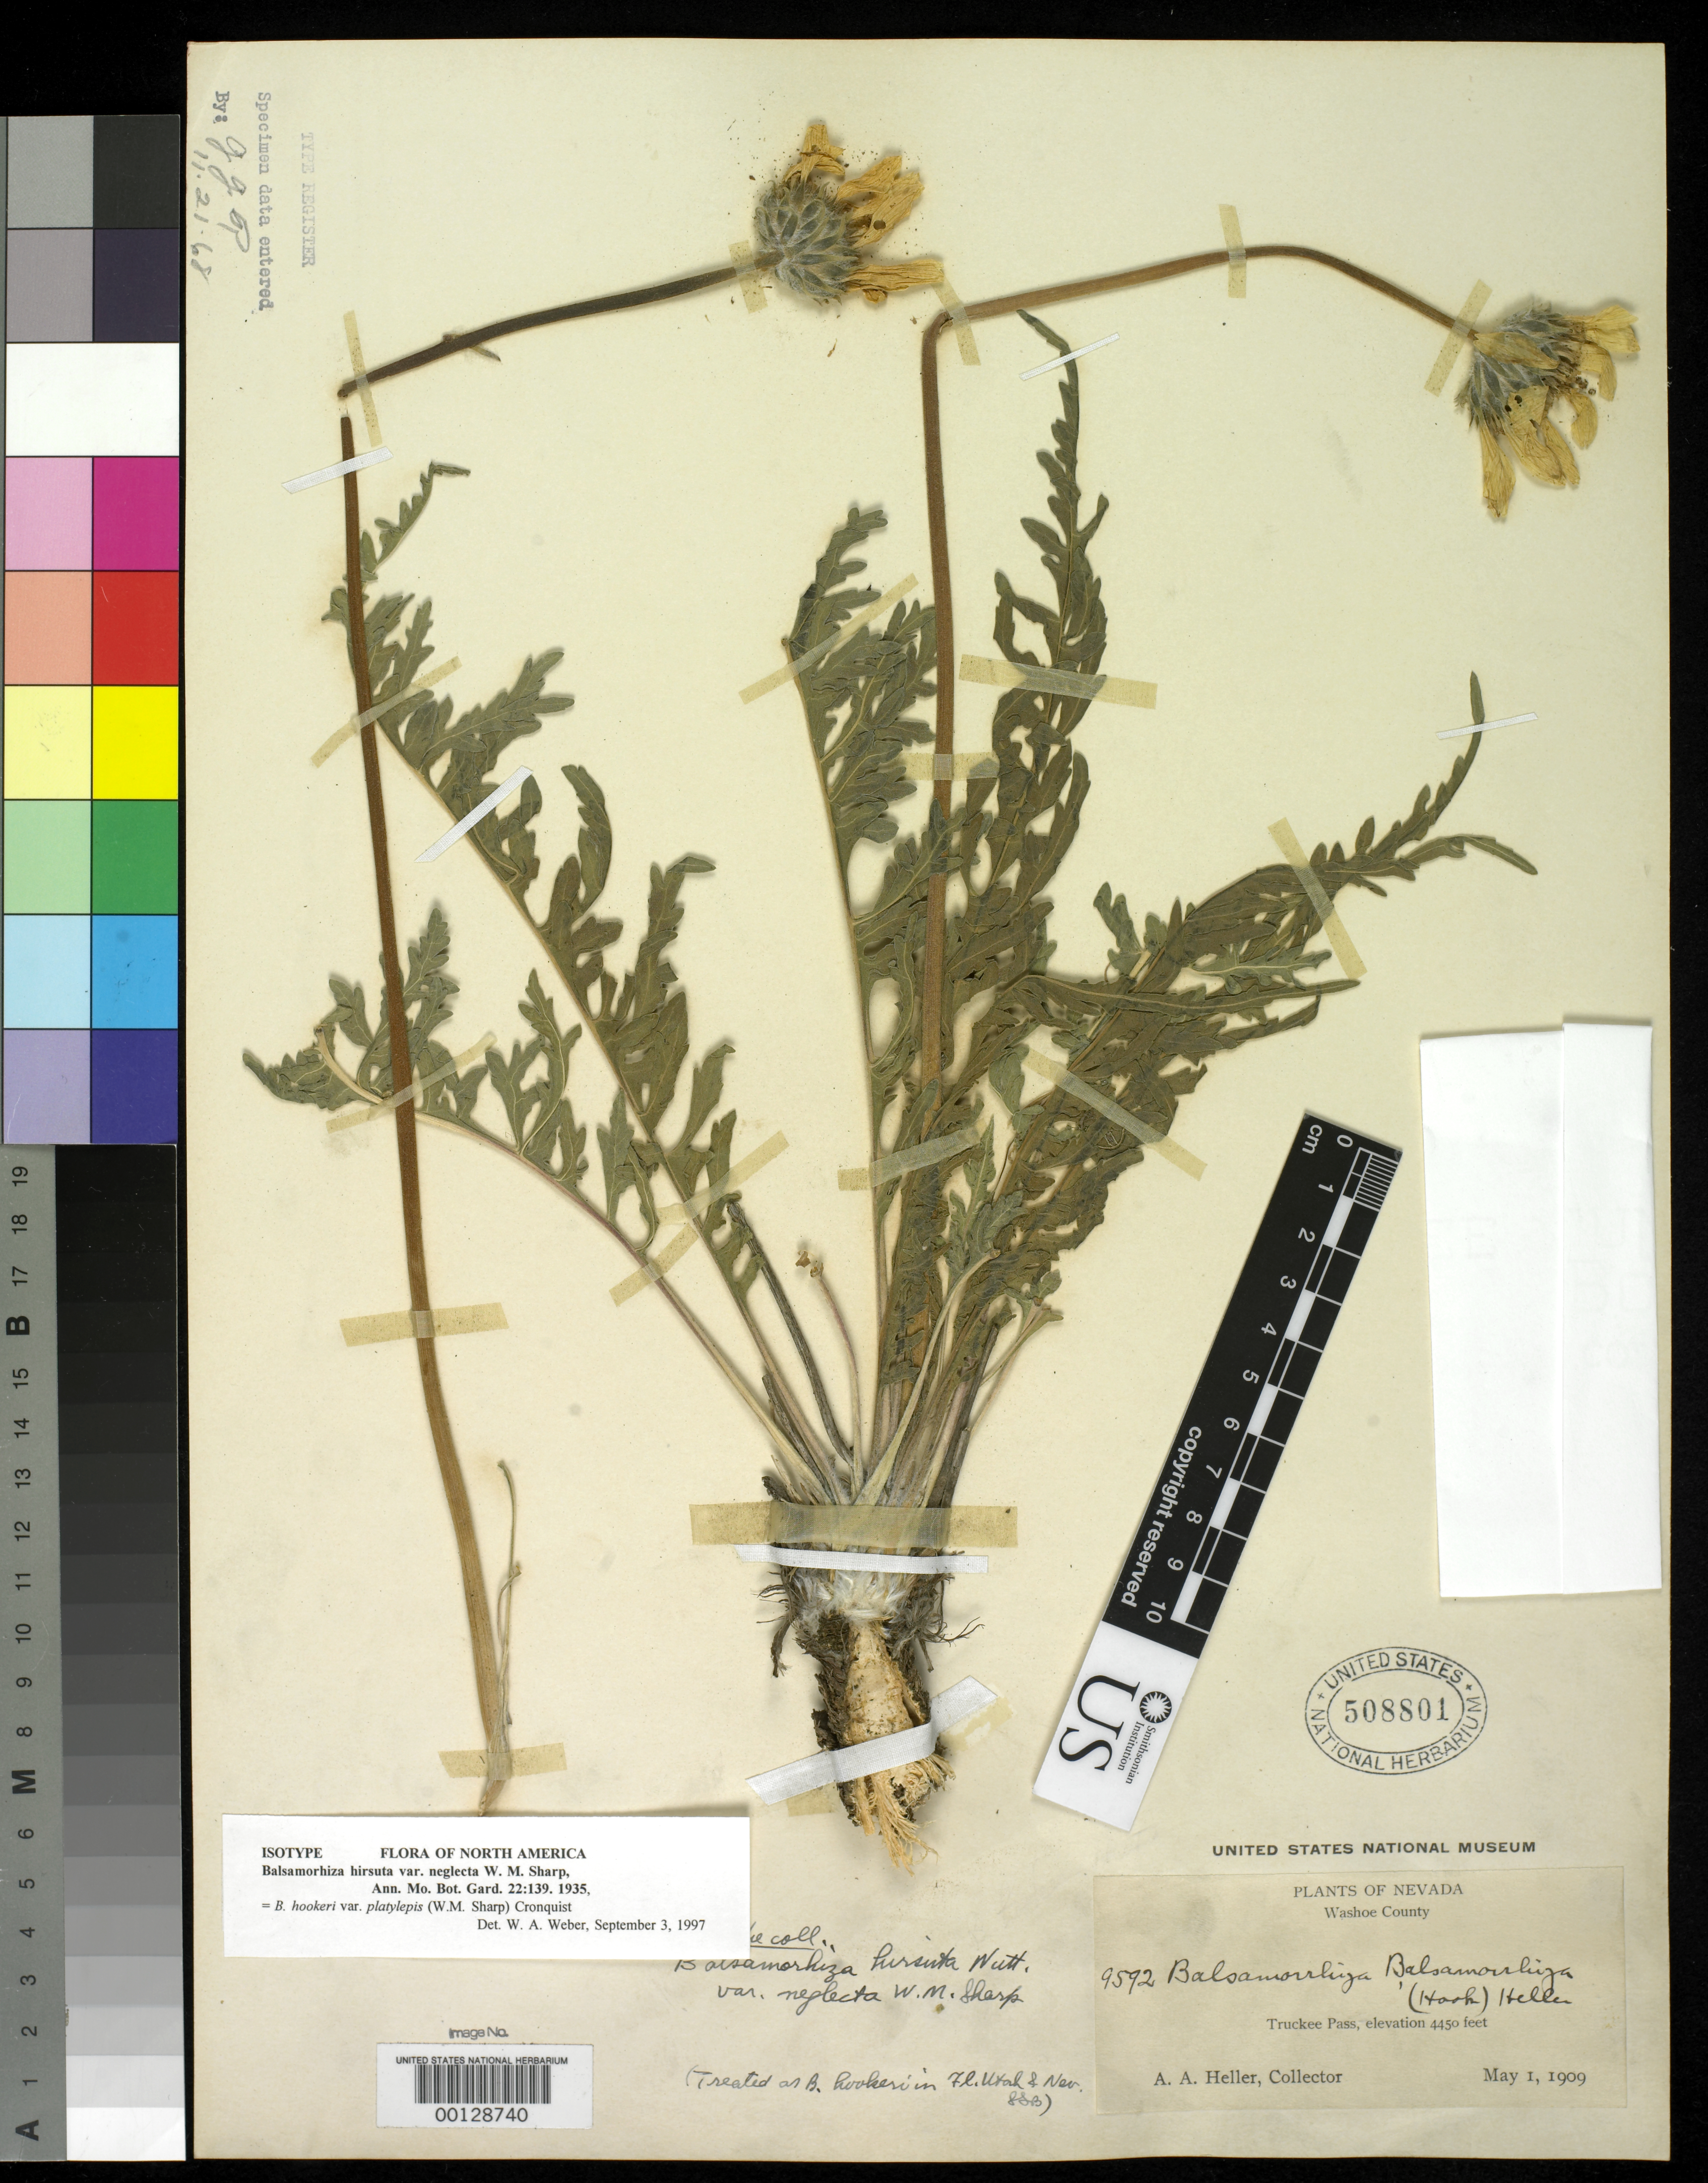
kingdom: Plantae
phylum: Tracheophyta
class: Magnoliopsida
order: Asterales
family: Asteraceae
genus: Balsamorhiza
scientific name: Balsamorhiza hirsuta var. neglecta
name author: W.M. Sharp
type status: Isotype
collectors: A. A. Heller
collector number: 9592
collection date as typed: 01 May 1909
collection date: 1909-05-01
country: United States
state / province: Nevada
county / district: Washoe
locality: Truckee Pass.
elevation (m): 1356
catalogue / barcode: US 508801